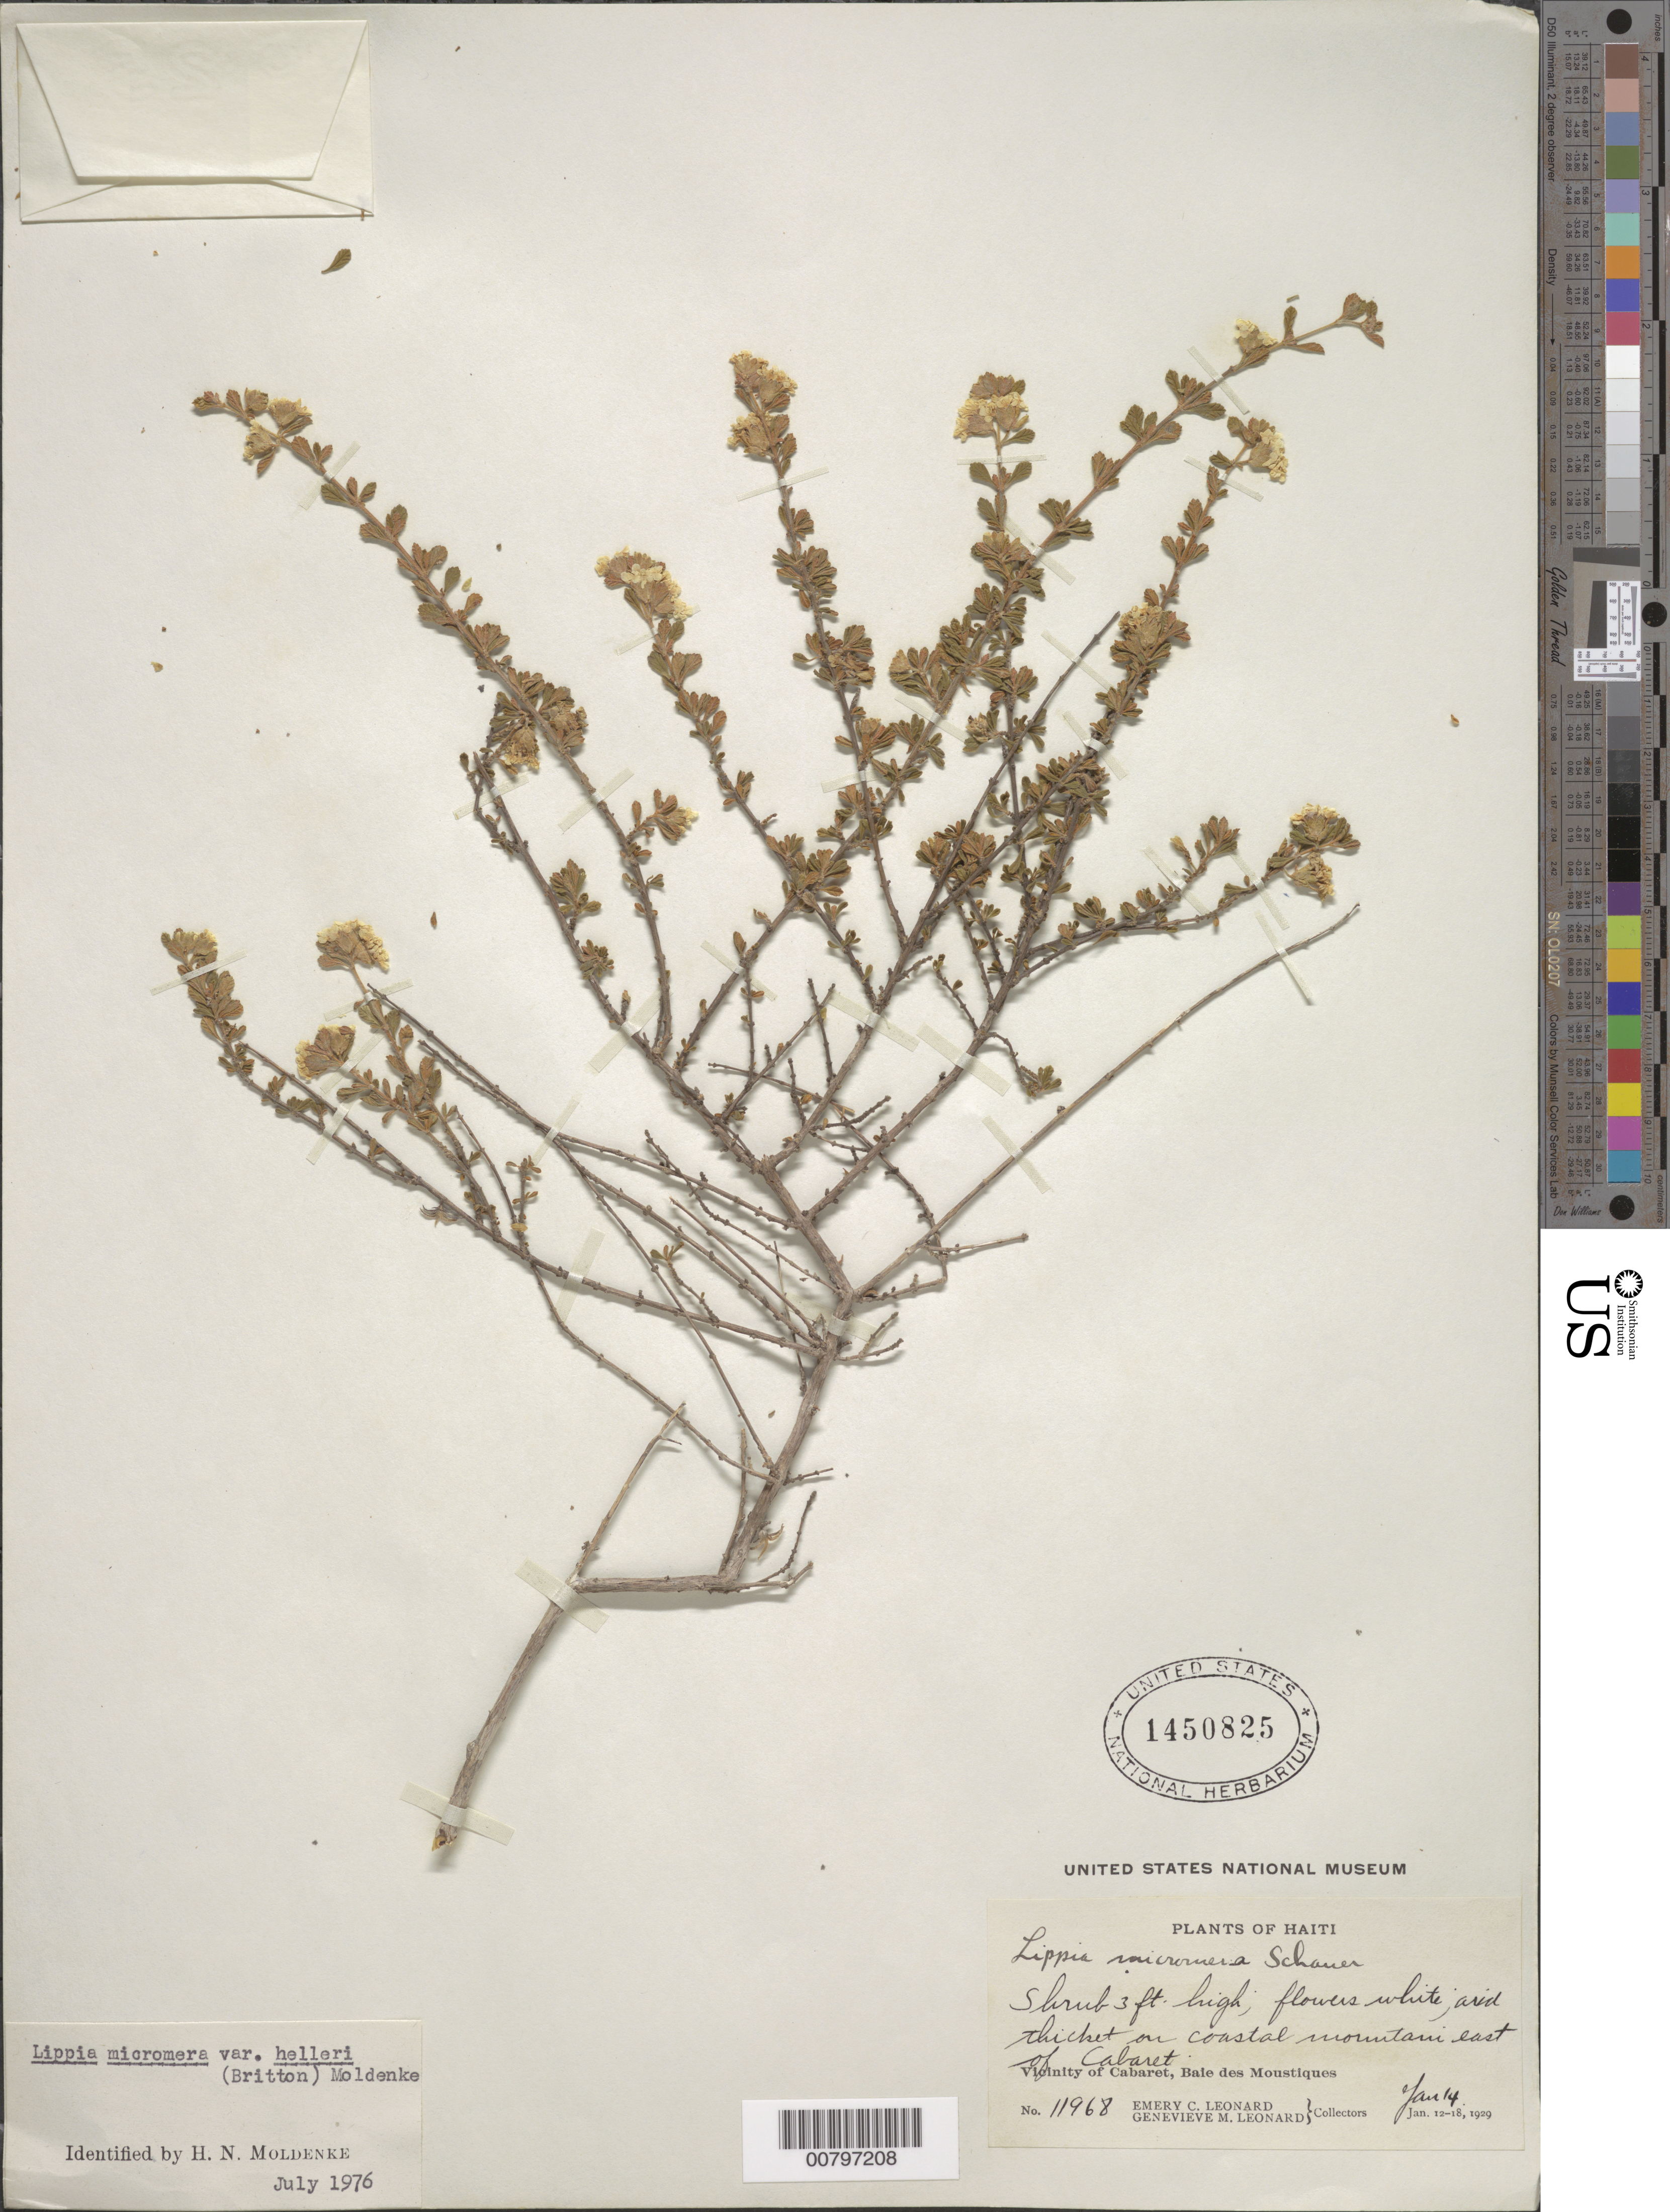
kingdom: Plantae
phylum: Tracheophyta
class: Magnoliopsida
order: Lamiales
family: Verbenaceae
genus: Lippia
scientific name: Lippia micromera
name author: Schauer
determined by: Moldenke, H. N.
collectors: E. C. Leonard & G. M. Leonard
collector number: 11968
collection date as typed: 14 Jan 1929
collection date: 1929-01-14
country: Haiti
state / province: Nord-Ouest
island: Hispaniola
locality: Vicinity of Cabaret, E of city, Baie des Moustiques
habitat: Arid thickets on coastal mountain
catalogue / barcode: US 1450825